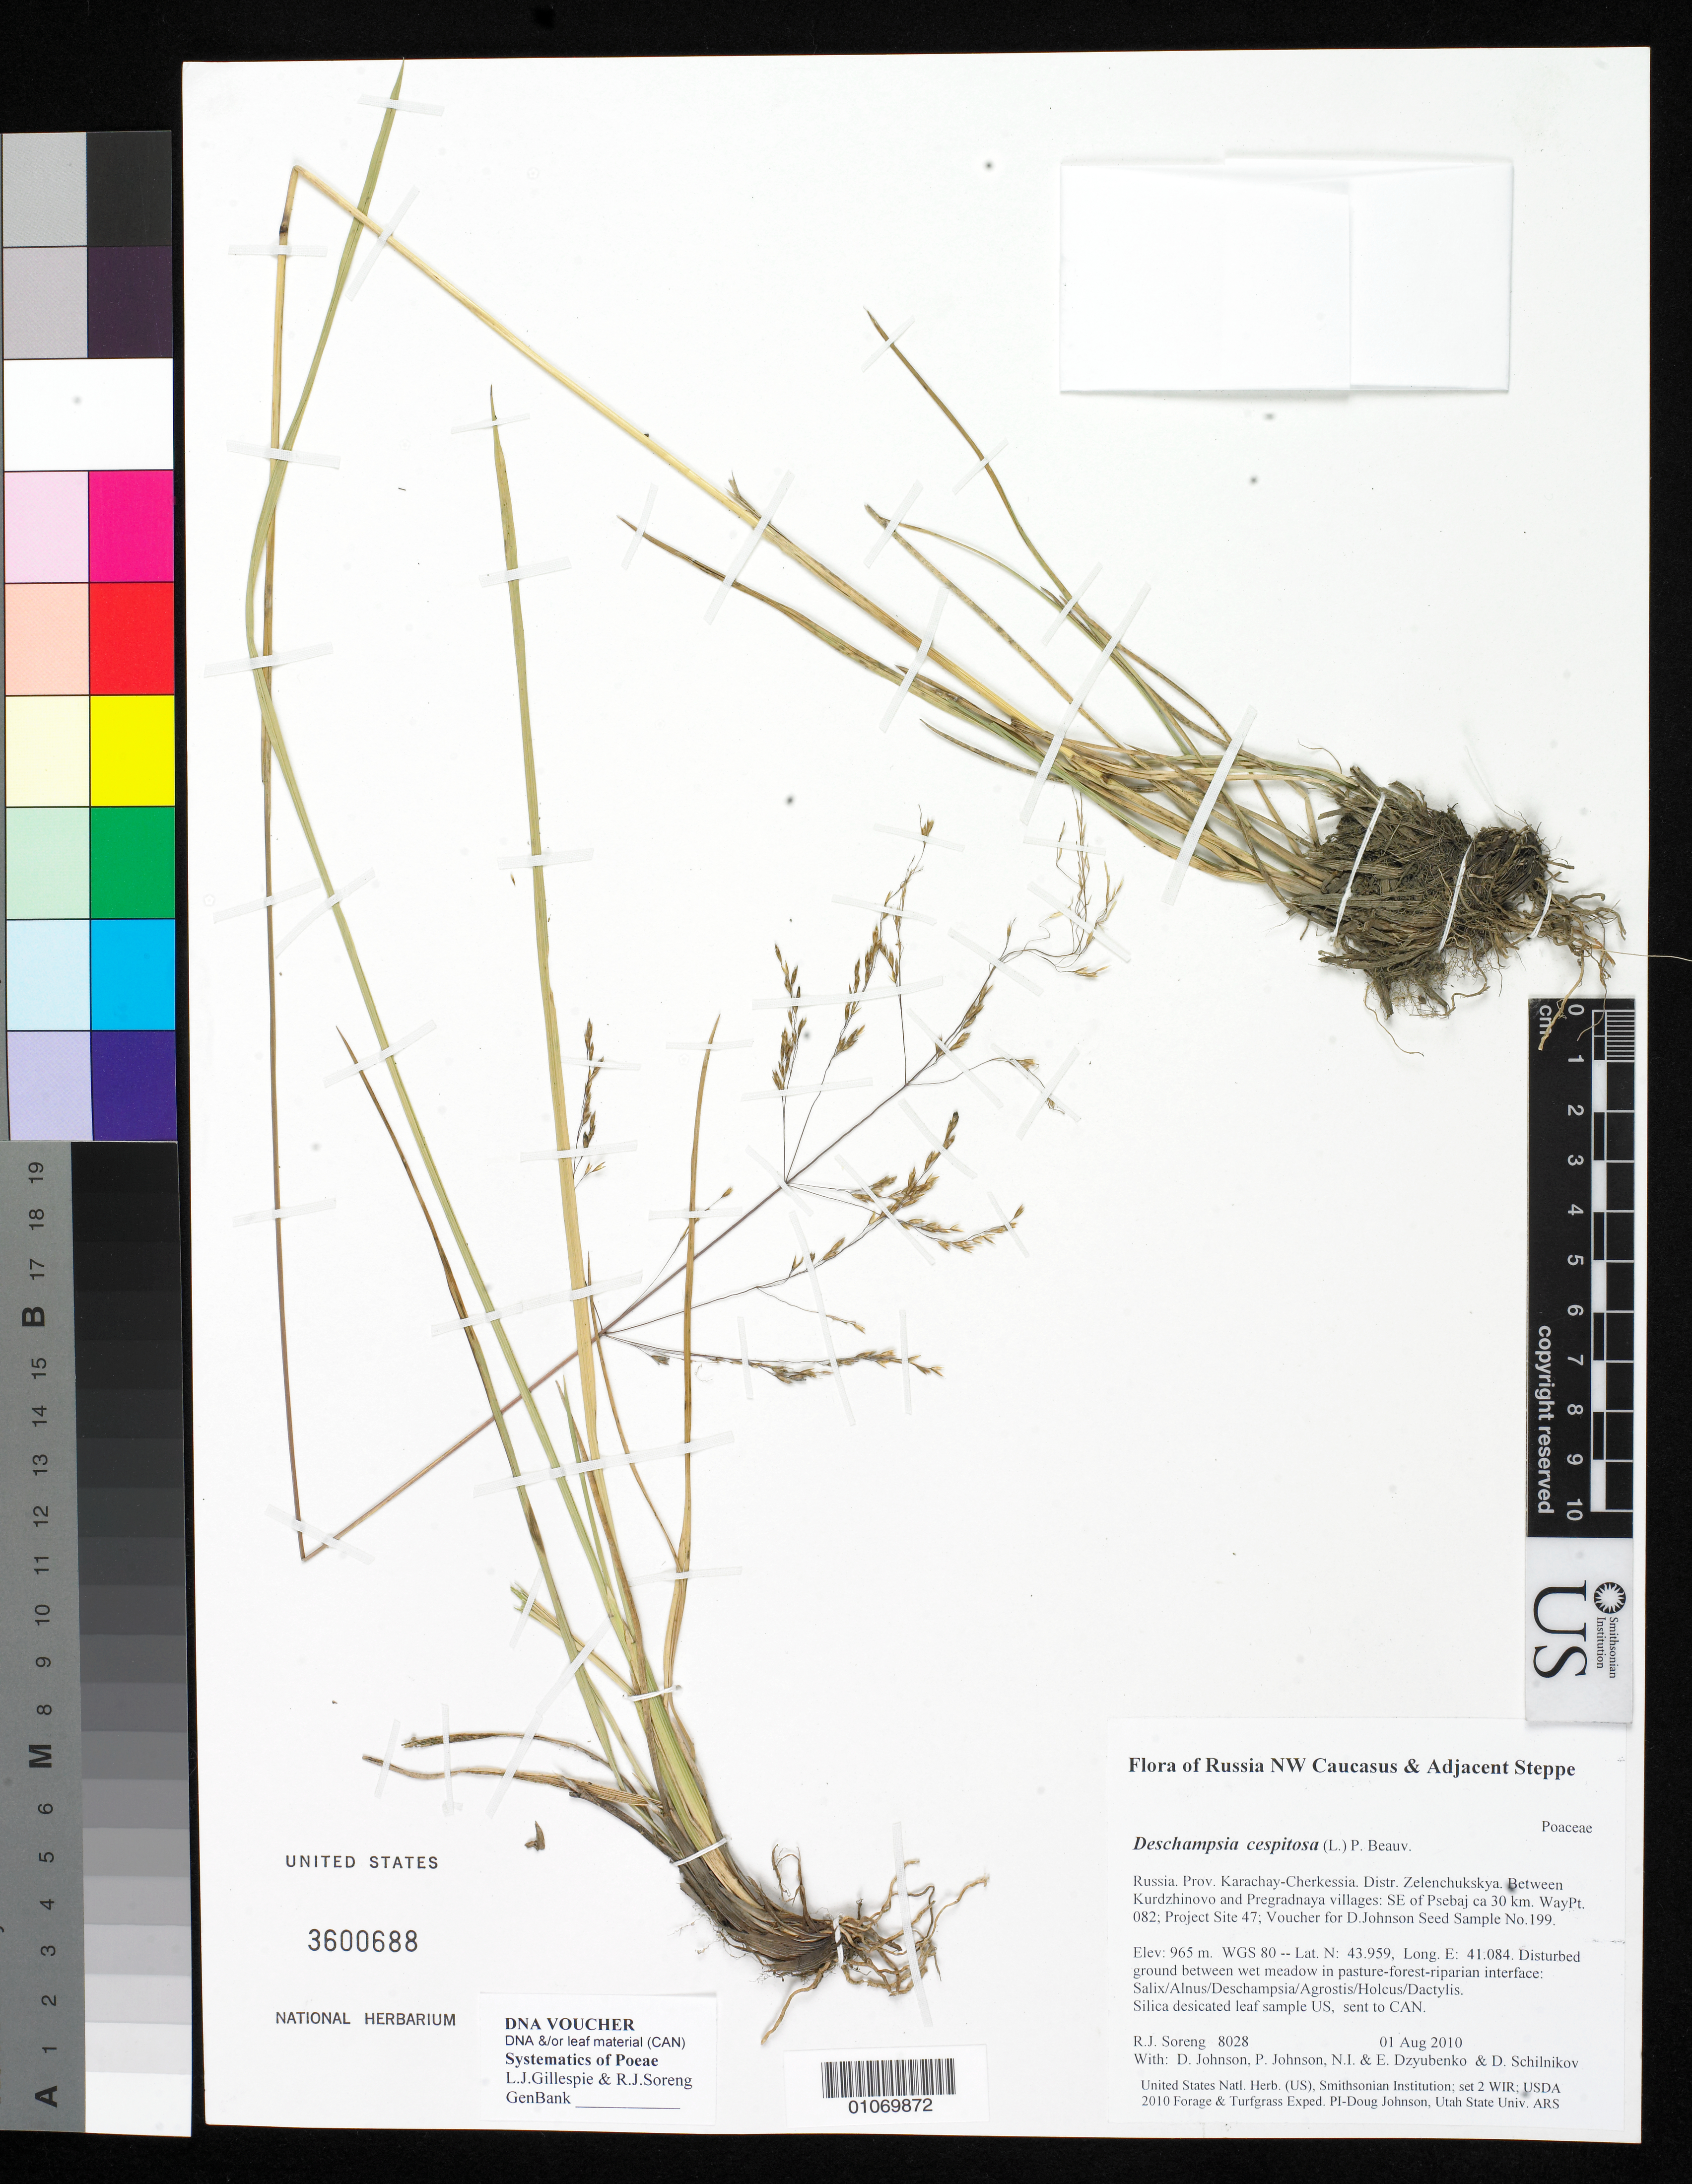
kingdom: Plantae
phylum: Tracheophyta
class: Liliopsida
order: Poales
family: Poaceae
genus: Deschampsia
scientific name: Deschampsia cespitosa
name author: (L.) P. Beauv.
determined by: Soreng, Robert J., Research Associate (BOT), Smithsonian Institution - National Museum of Natural History (UNITED STATES)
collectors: R. J. Soreng, D. Johnson, P. Johnson, N. Dzyubenko, E. Dzyubenko & D. Schilnikov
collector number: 8028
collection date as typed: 01 Aug 2010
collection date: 2010-08-01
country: Russian Federation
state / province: Karachay-Cherkess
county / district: Zelenchukskya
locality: Between Kurdzhinovo and Pregradnaya villages: SE of Psebaj ca 30 km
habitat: Disturbed ground between wet meadow in pasture-forest-riparian interface: Salix/Alnus/Deschampsia/Agrostis/Holcus/Dactylis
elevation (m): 965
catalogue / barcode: US 3600688